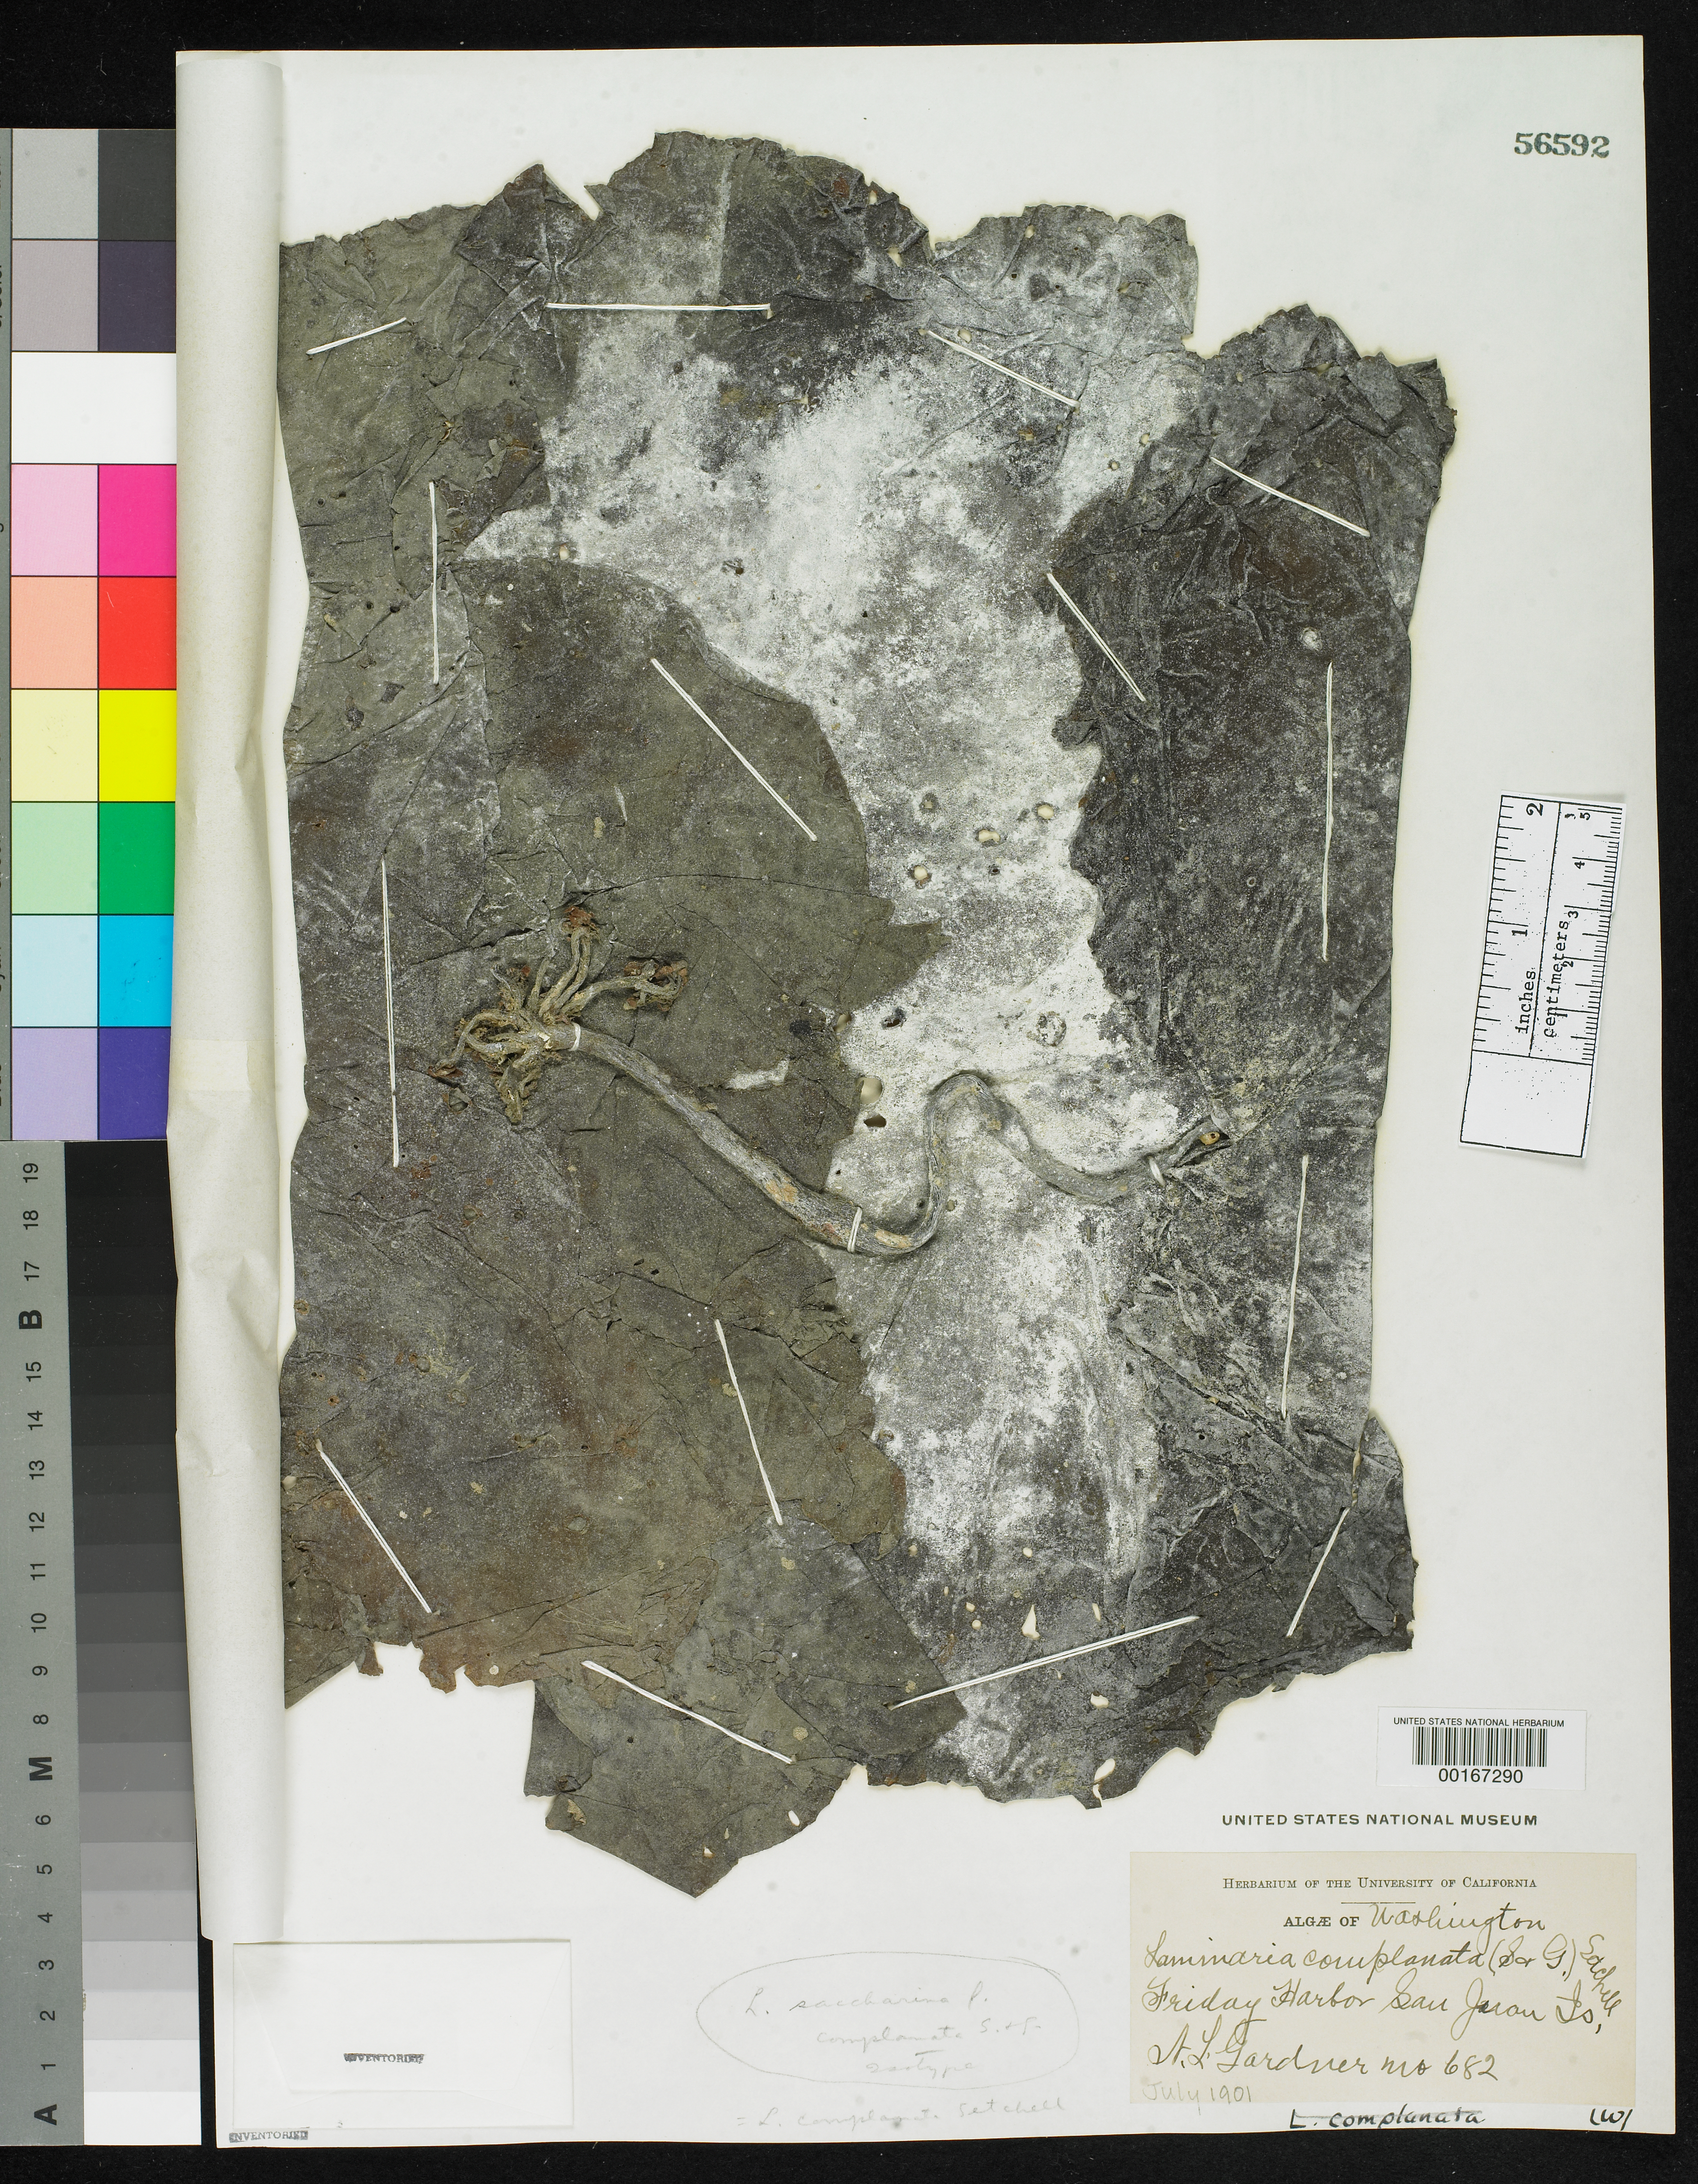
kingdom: Chromista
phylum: Ochrophyta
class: Phaeophyceae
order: Laminariales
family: Laminariaceae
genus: Laminaria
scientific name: Laminaria saccharina f. complanata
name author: Setch. & N.L. Gardner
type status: Syntype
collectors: N. Gardner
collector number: NLG 682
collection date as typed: Jul 1901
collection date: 1901-07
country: United States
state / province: Washington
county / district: San Juan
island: San Juan Island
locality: Friday Harbor.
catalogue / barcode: US 56592